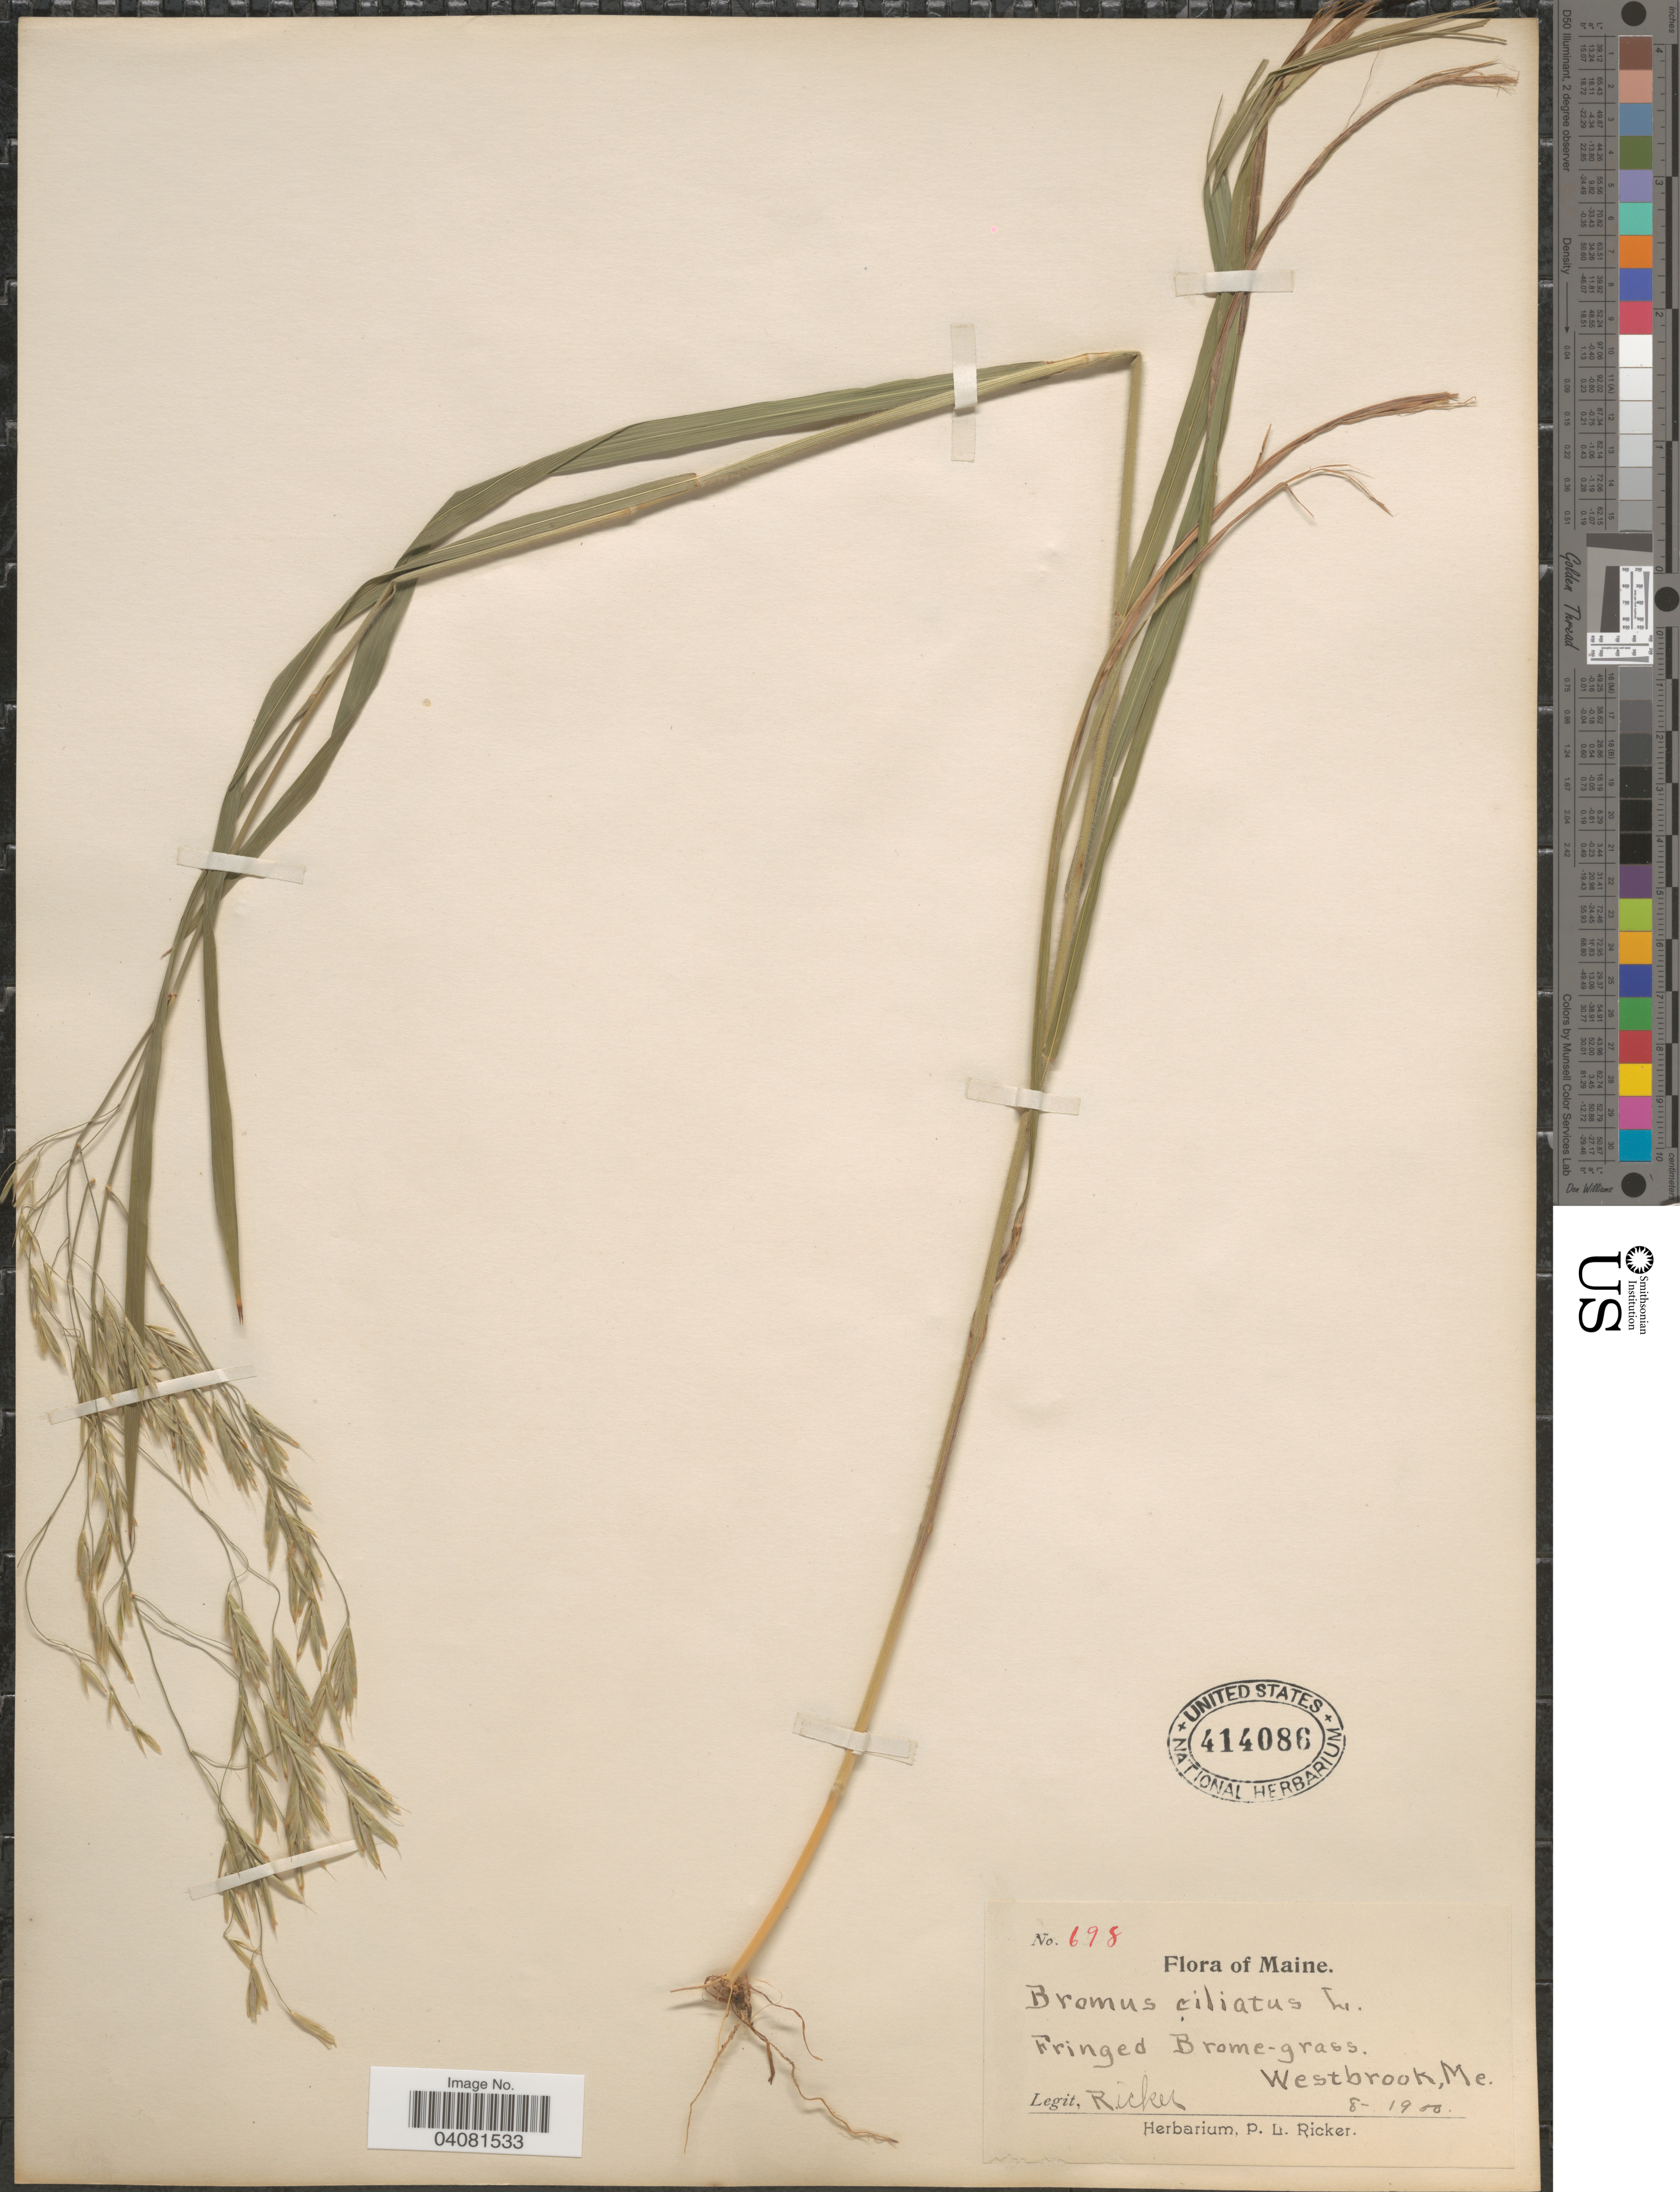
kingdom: Plantae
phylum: Tracheophyta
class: Liliopsida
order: Poales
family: Poaceae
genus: Bromus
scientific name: Bromus ciliatus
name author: L.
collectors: P. Ricker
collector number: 698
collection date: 1900-08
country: United States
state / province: Maine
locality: Westbrook.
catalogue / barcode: US 414086